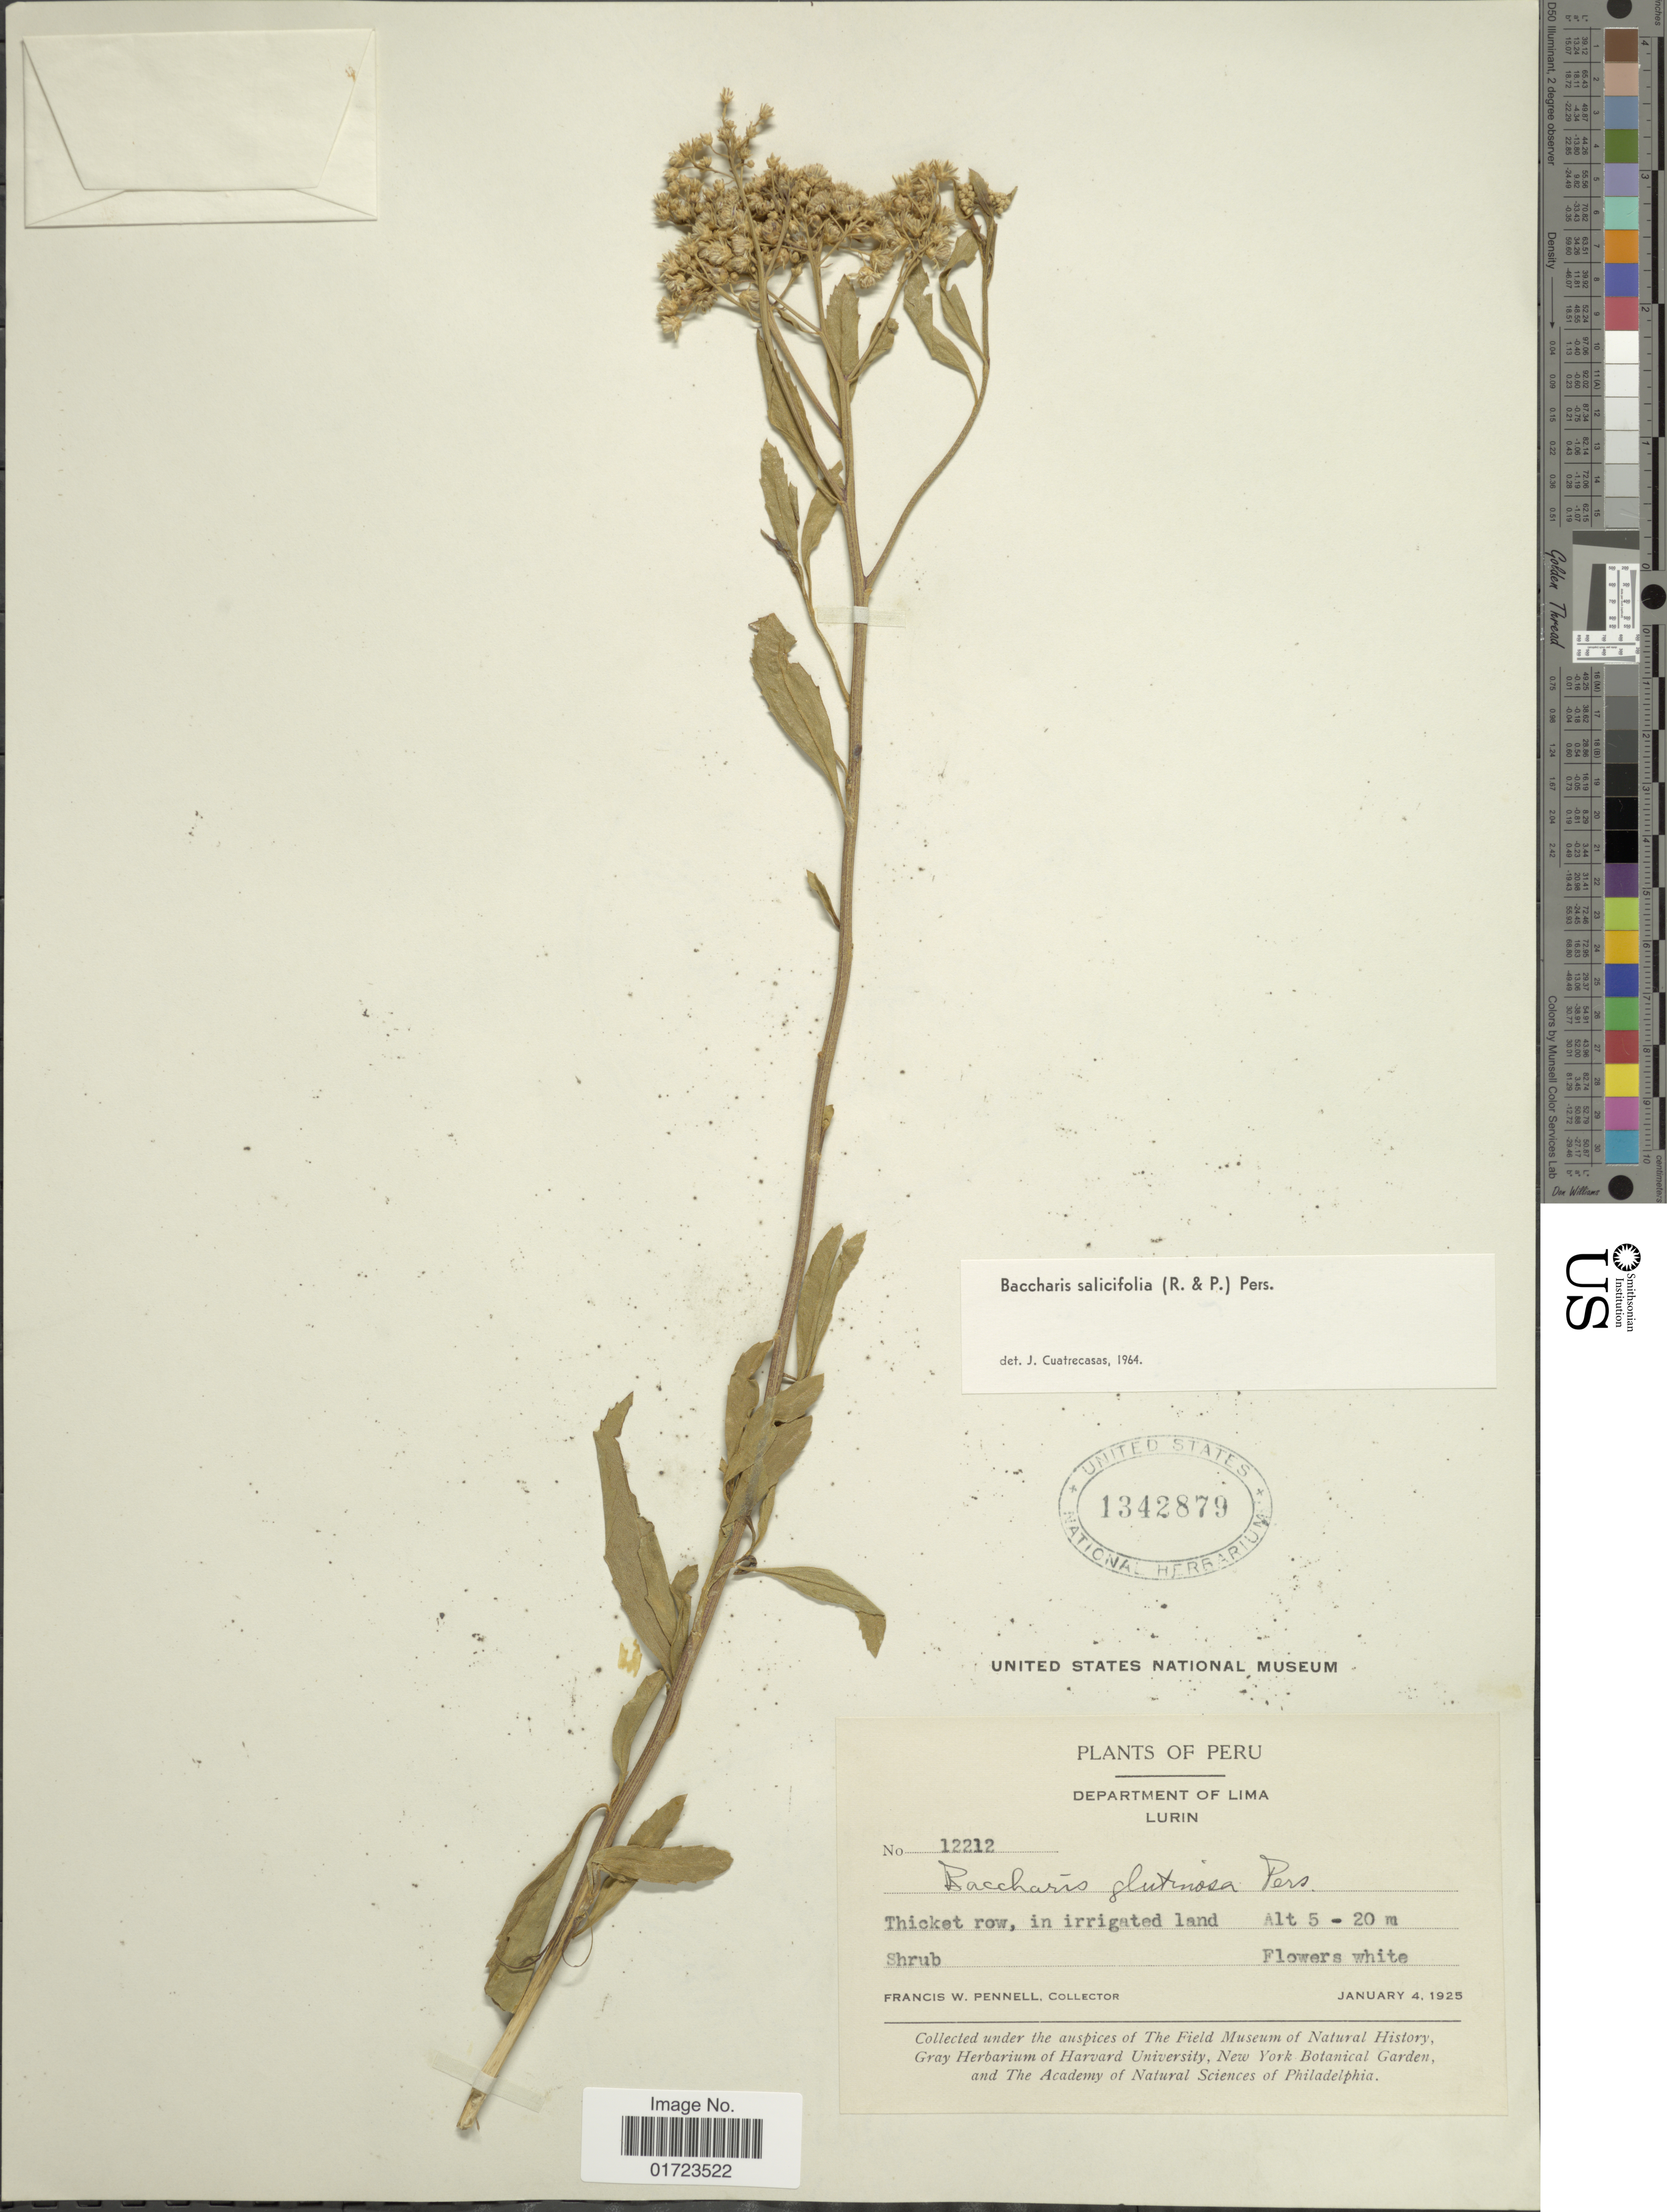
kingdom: Plantae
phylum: Tracheophyta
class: Magnoliopsida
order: Asterales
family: Asteraceae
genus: Baccharis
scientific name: Baccharis salicifolia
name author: (Ruiz & Pav.) Pers.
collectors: F. W. Pennell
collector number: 12212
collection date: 1925-01-04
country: Peru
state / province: Lima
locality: Department of Lima. Lurin.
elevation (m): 5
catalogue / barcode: US 1342879